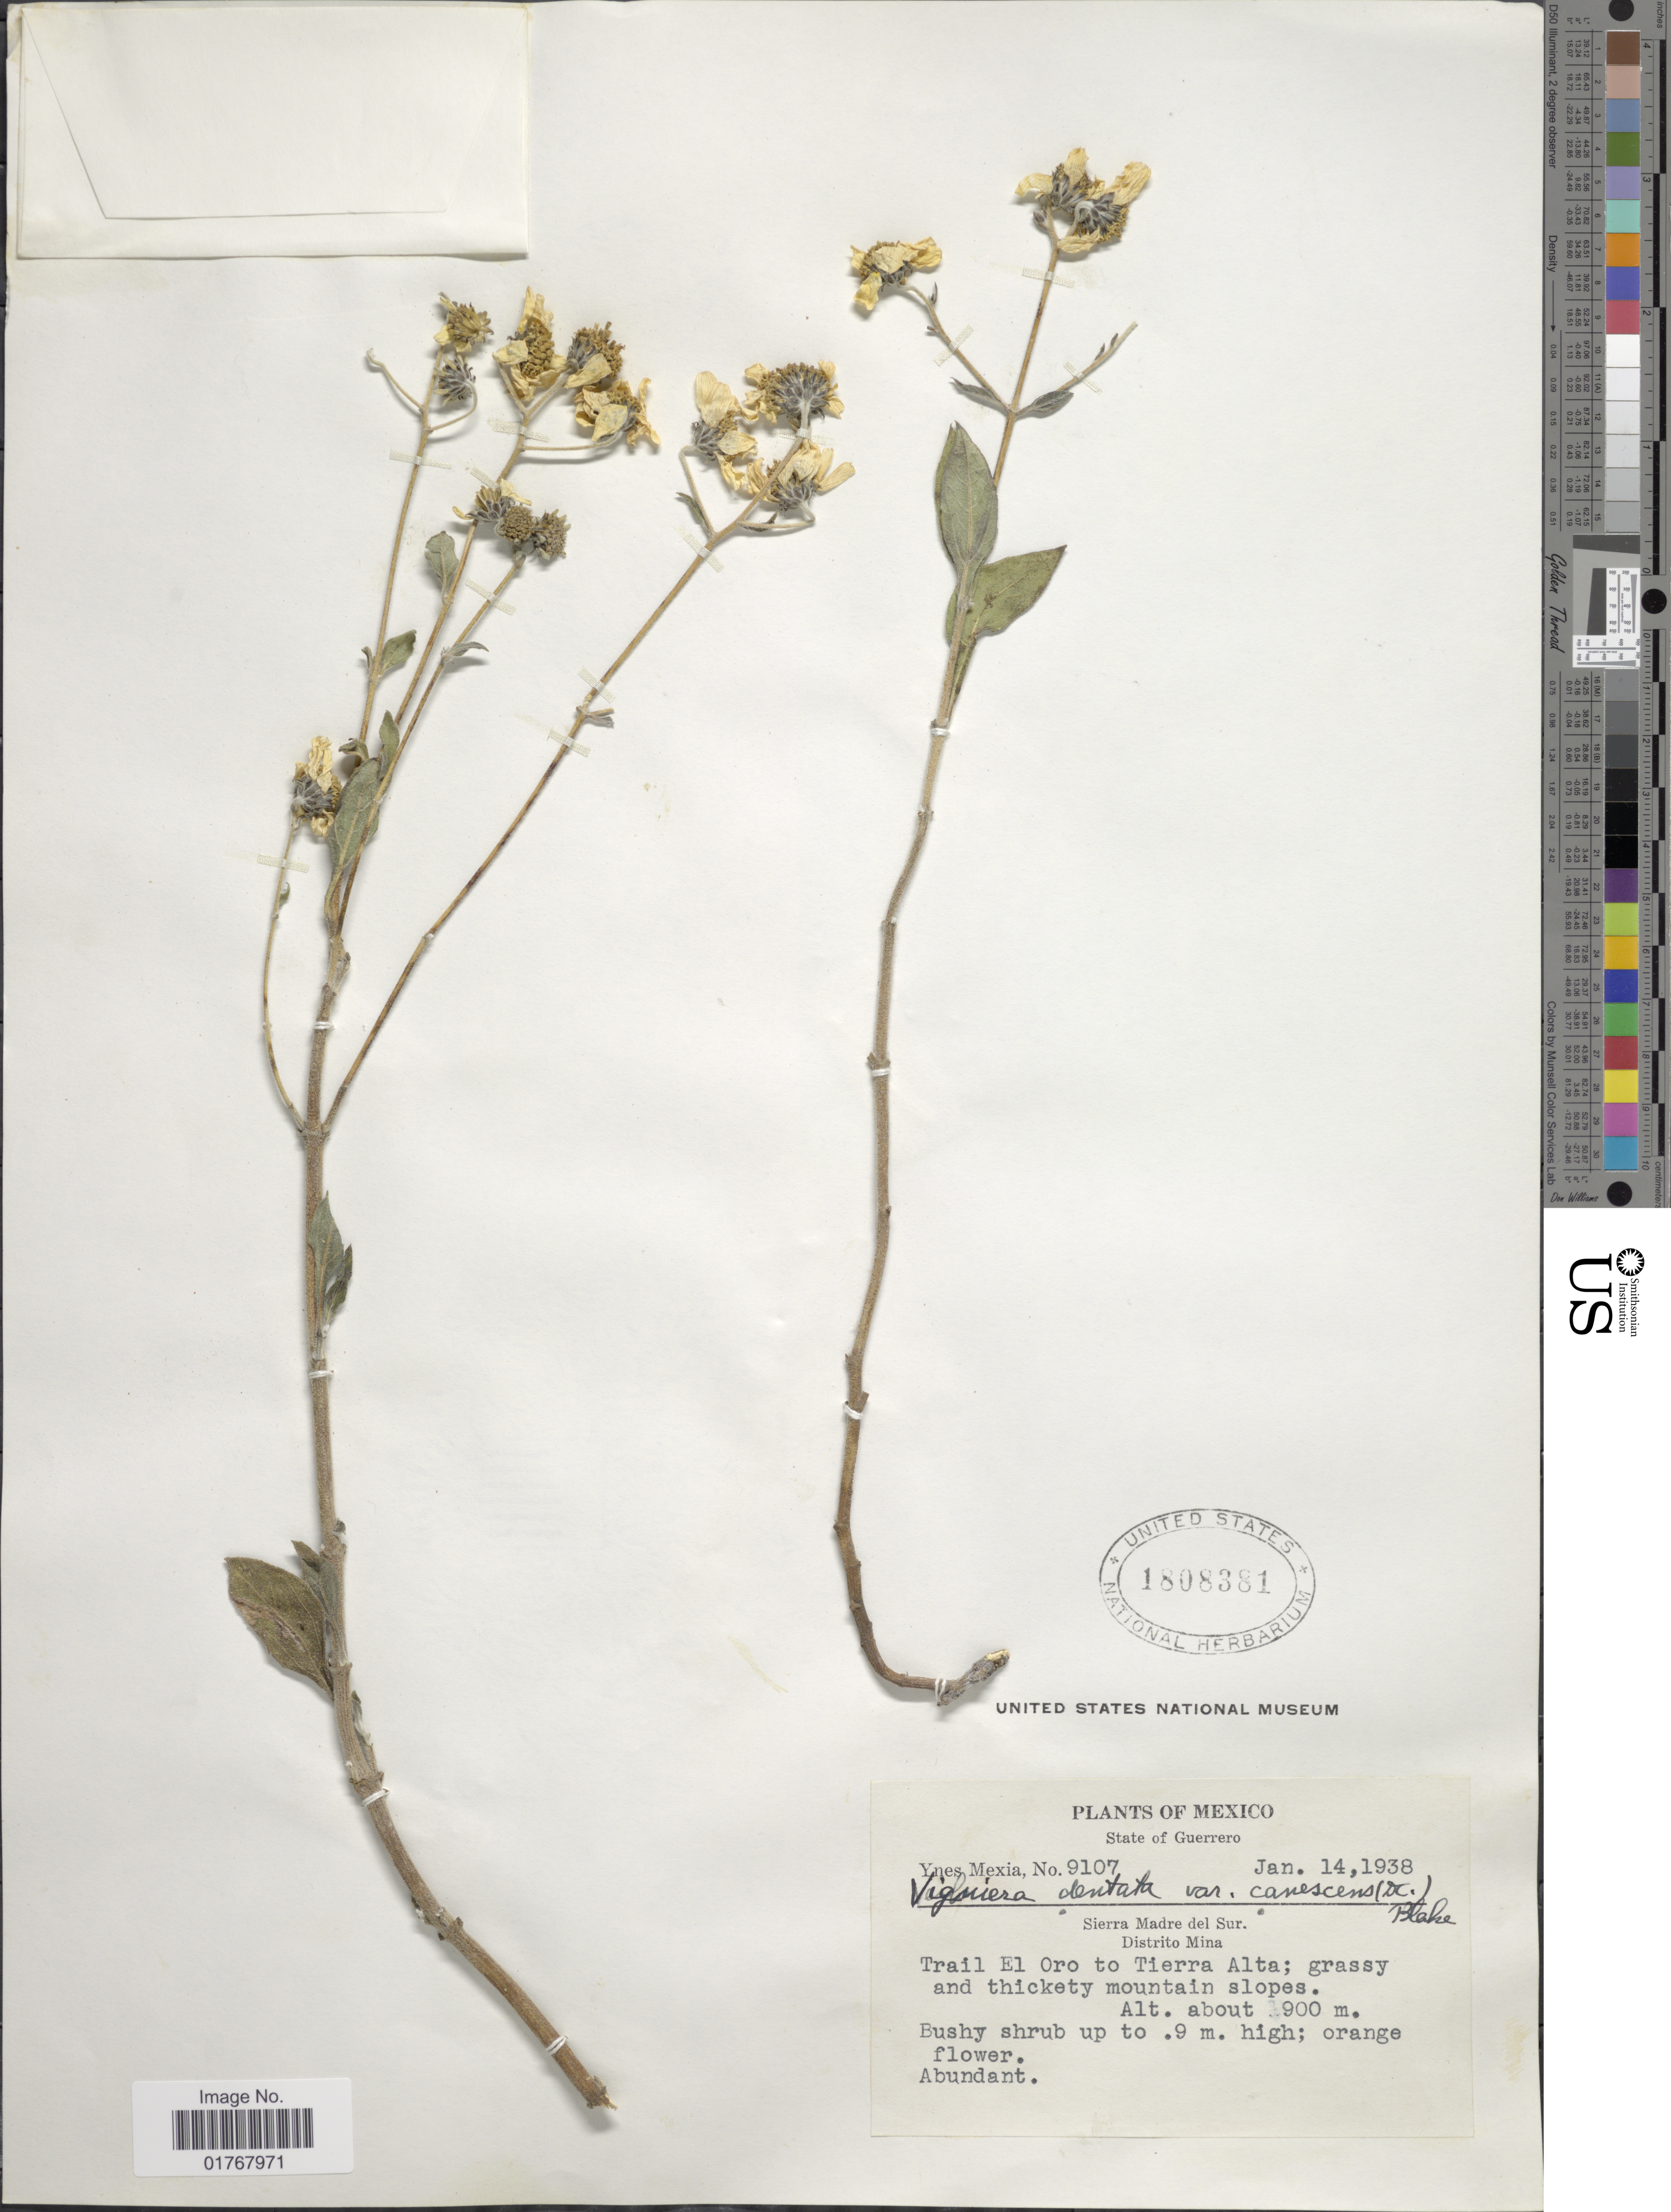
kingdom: Plantae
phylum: Tracheophyta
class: Magnoliopsida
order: Asterales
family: Asteraceae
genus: Viguiera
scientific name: Viguiera dentata var. canescens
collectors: Y. Mexia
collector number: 9107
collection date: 1938-01-14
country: Mexico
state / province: Guerrero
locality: Trail El Oro to Tierra Alta; grassy and thickety mountain slopes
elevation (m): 1900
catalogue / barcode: US 1808381